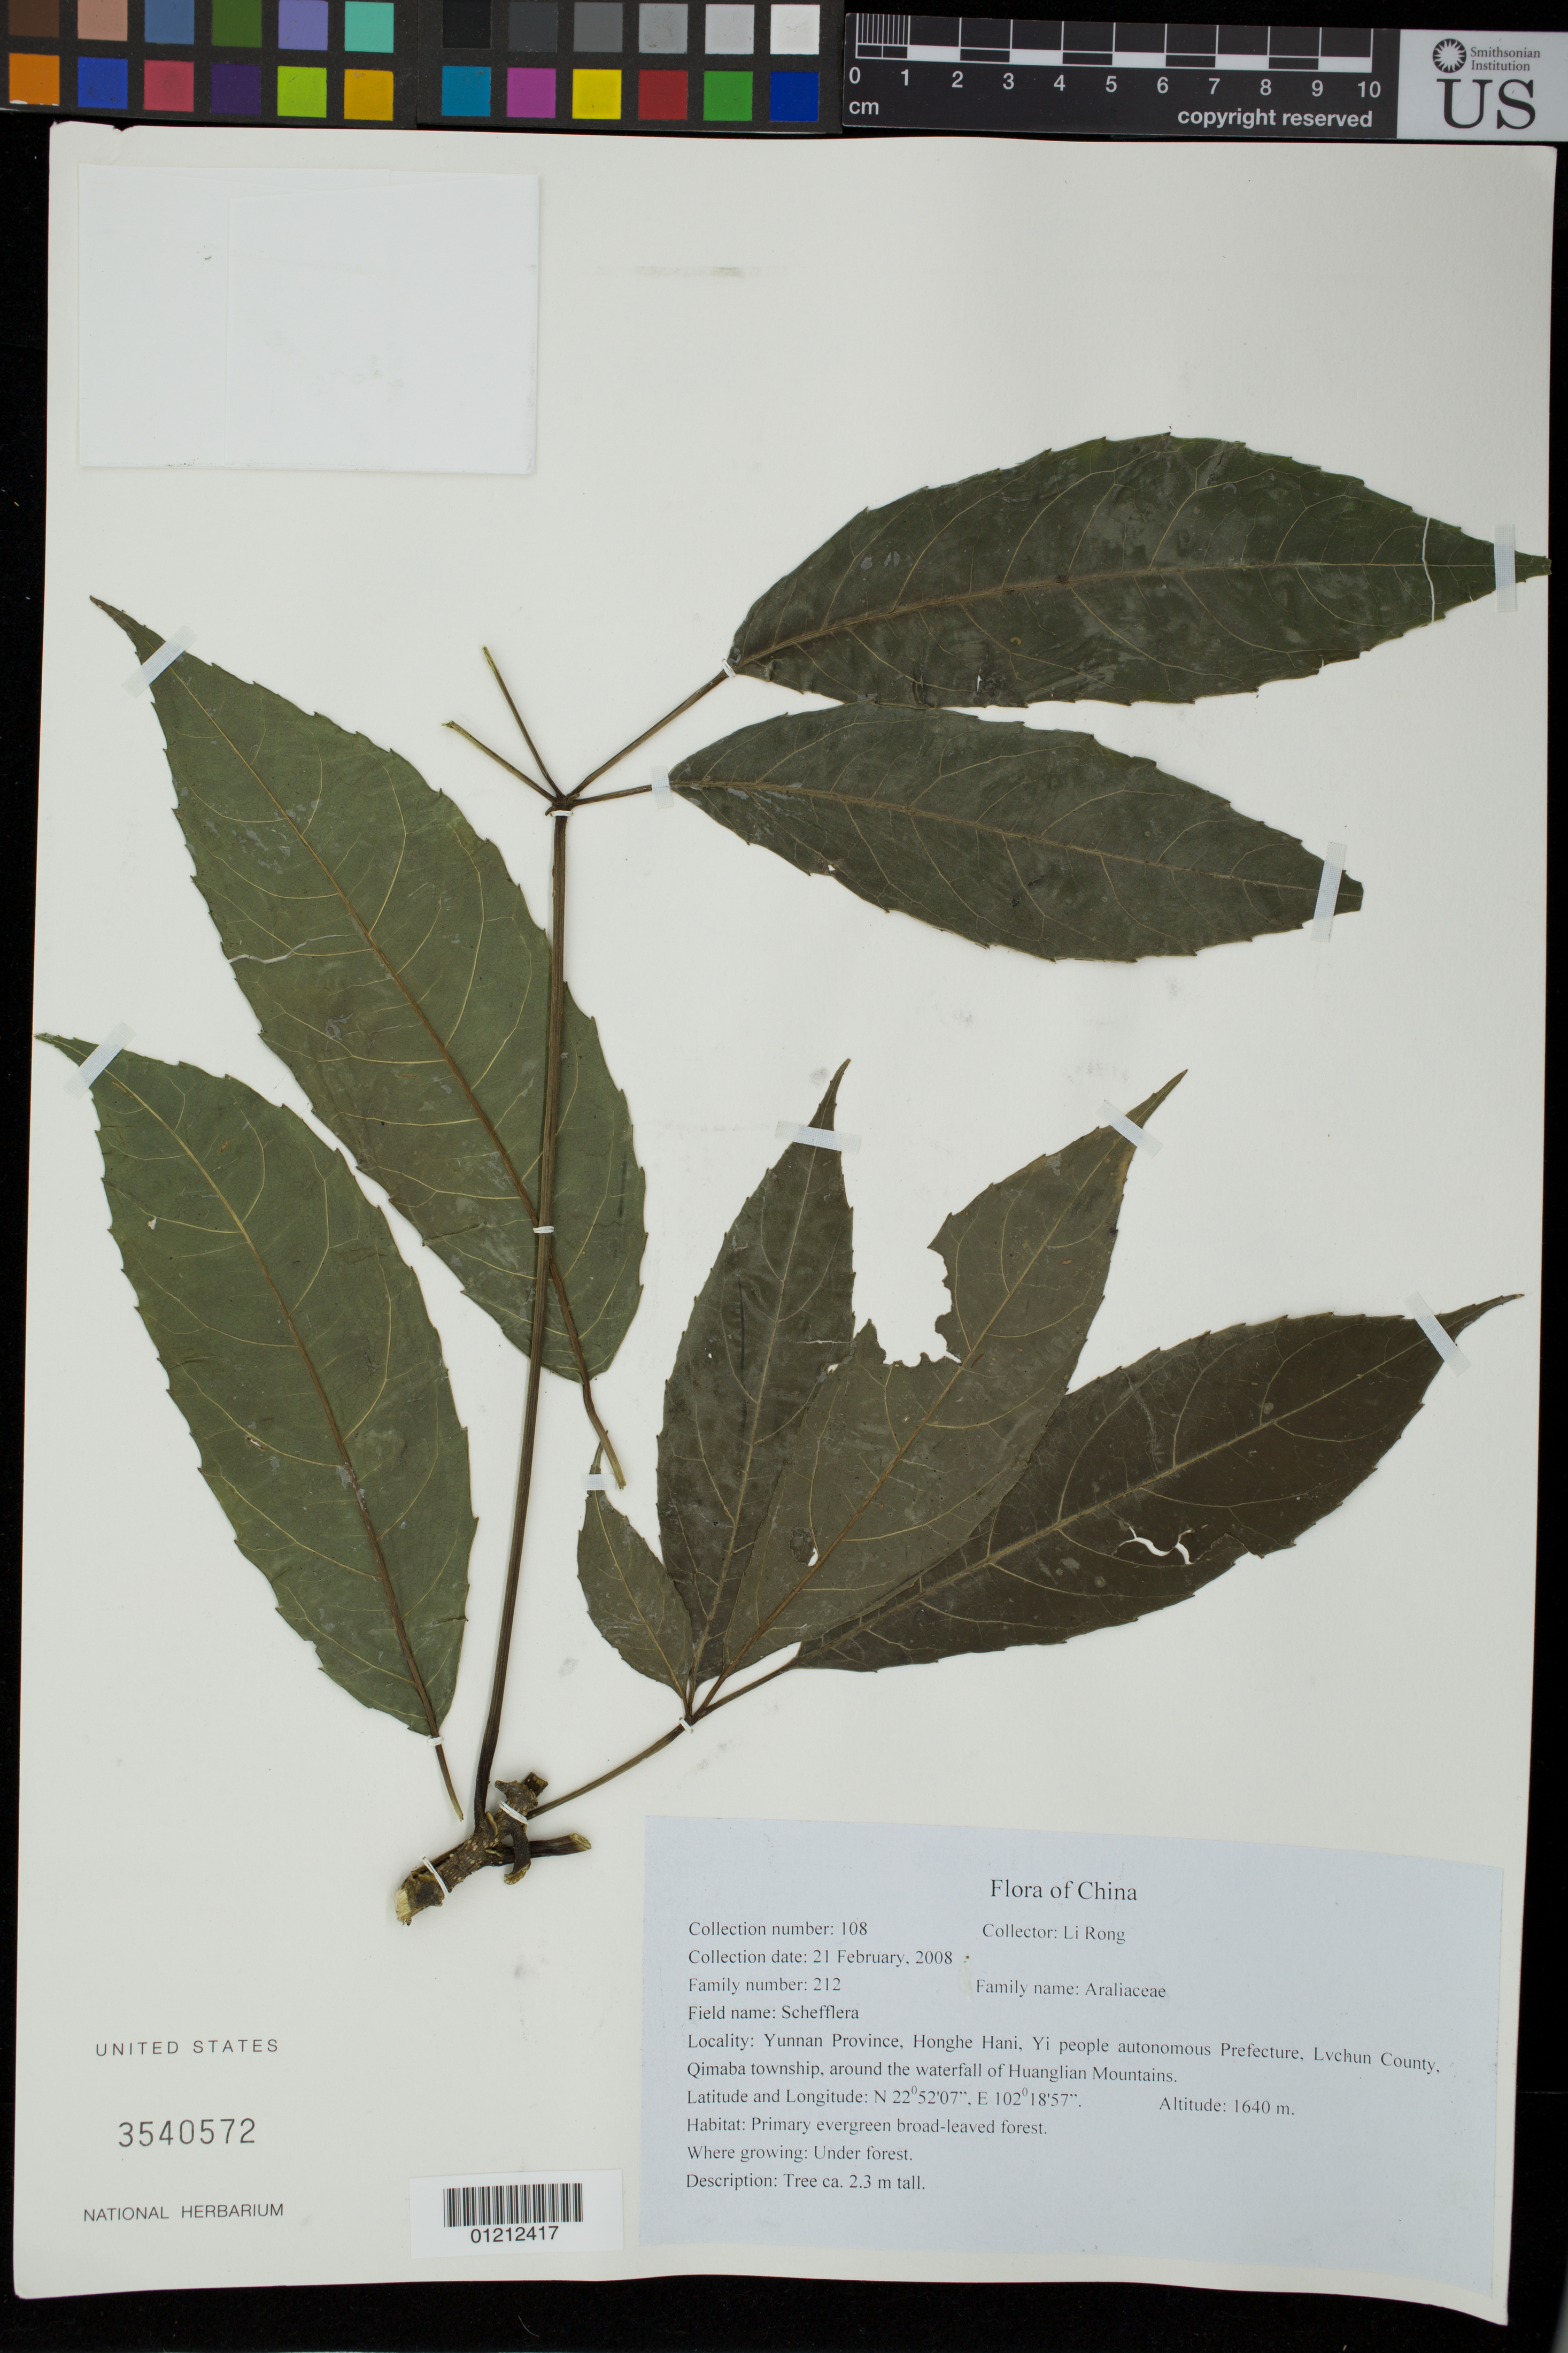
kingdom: Plantae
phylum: Tracheophyta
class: Magnoliopsida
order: Apiales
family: Araliaceae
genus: Schefflera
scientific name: Schefflera sp.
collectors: R. Li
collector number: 108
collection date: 2008-02-21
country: China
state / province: Yunnan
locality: Honghe Hani, Yi people autonomous Prefecture,Lvchun County, Qimaba township, around the waterfall of Huanglian Mountains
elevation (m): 1640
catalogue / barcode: US 3540572